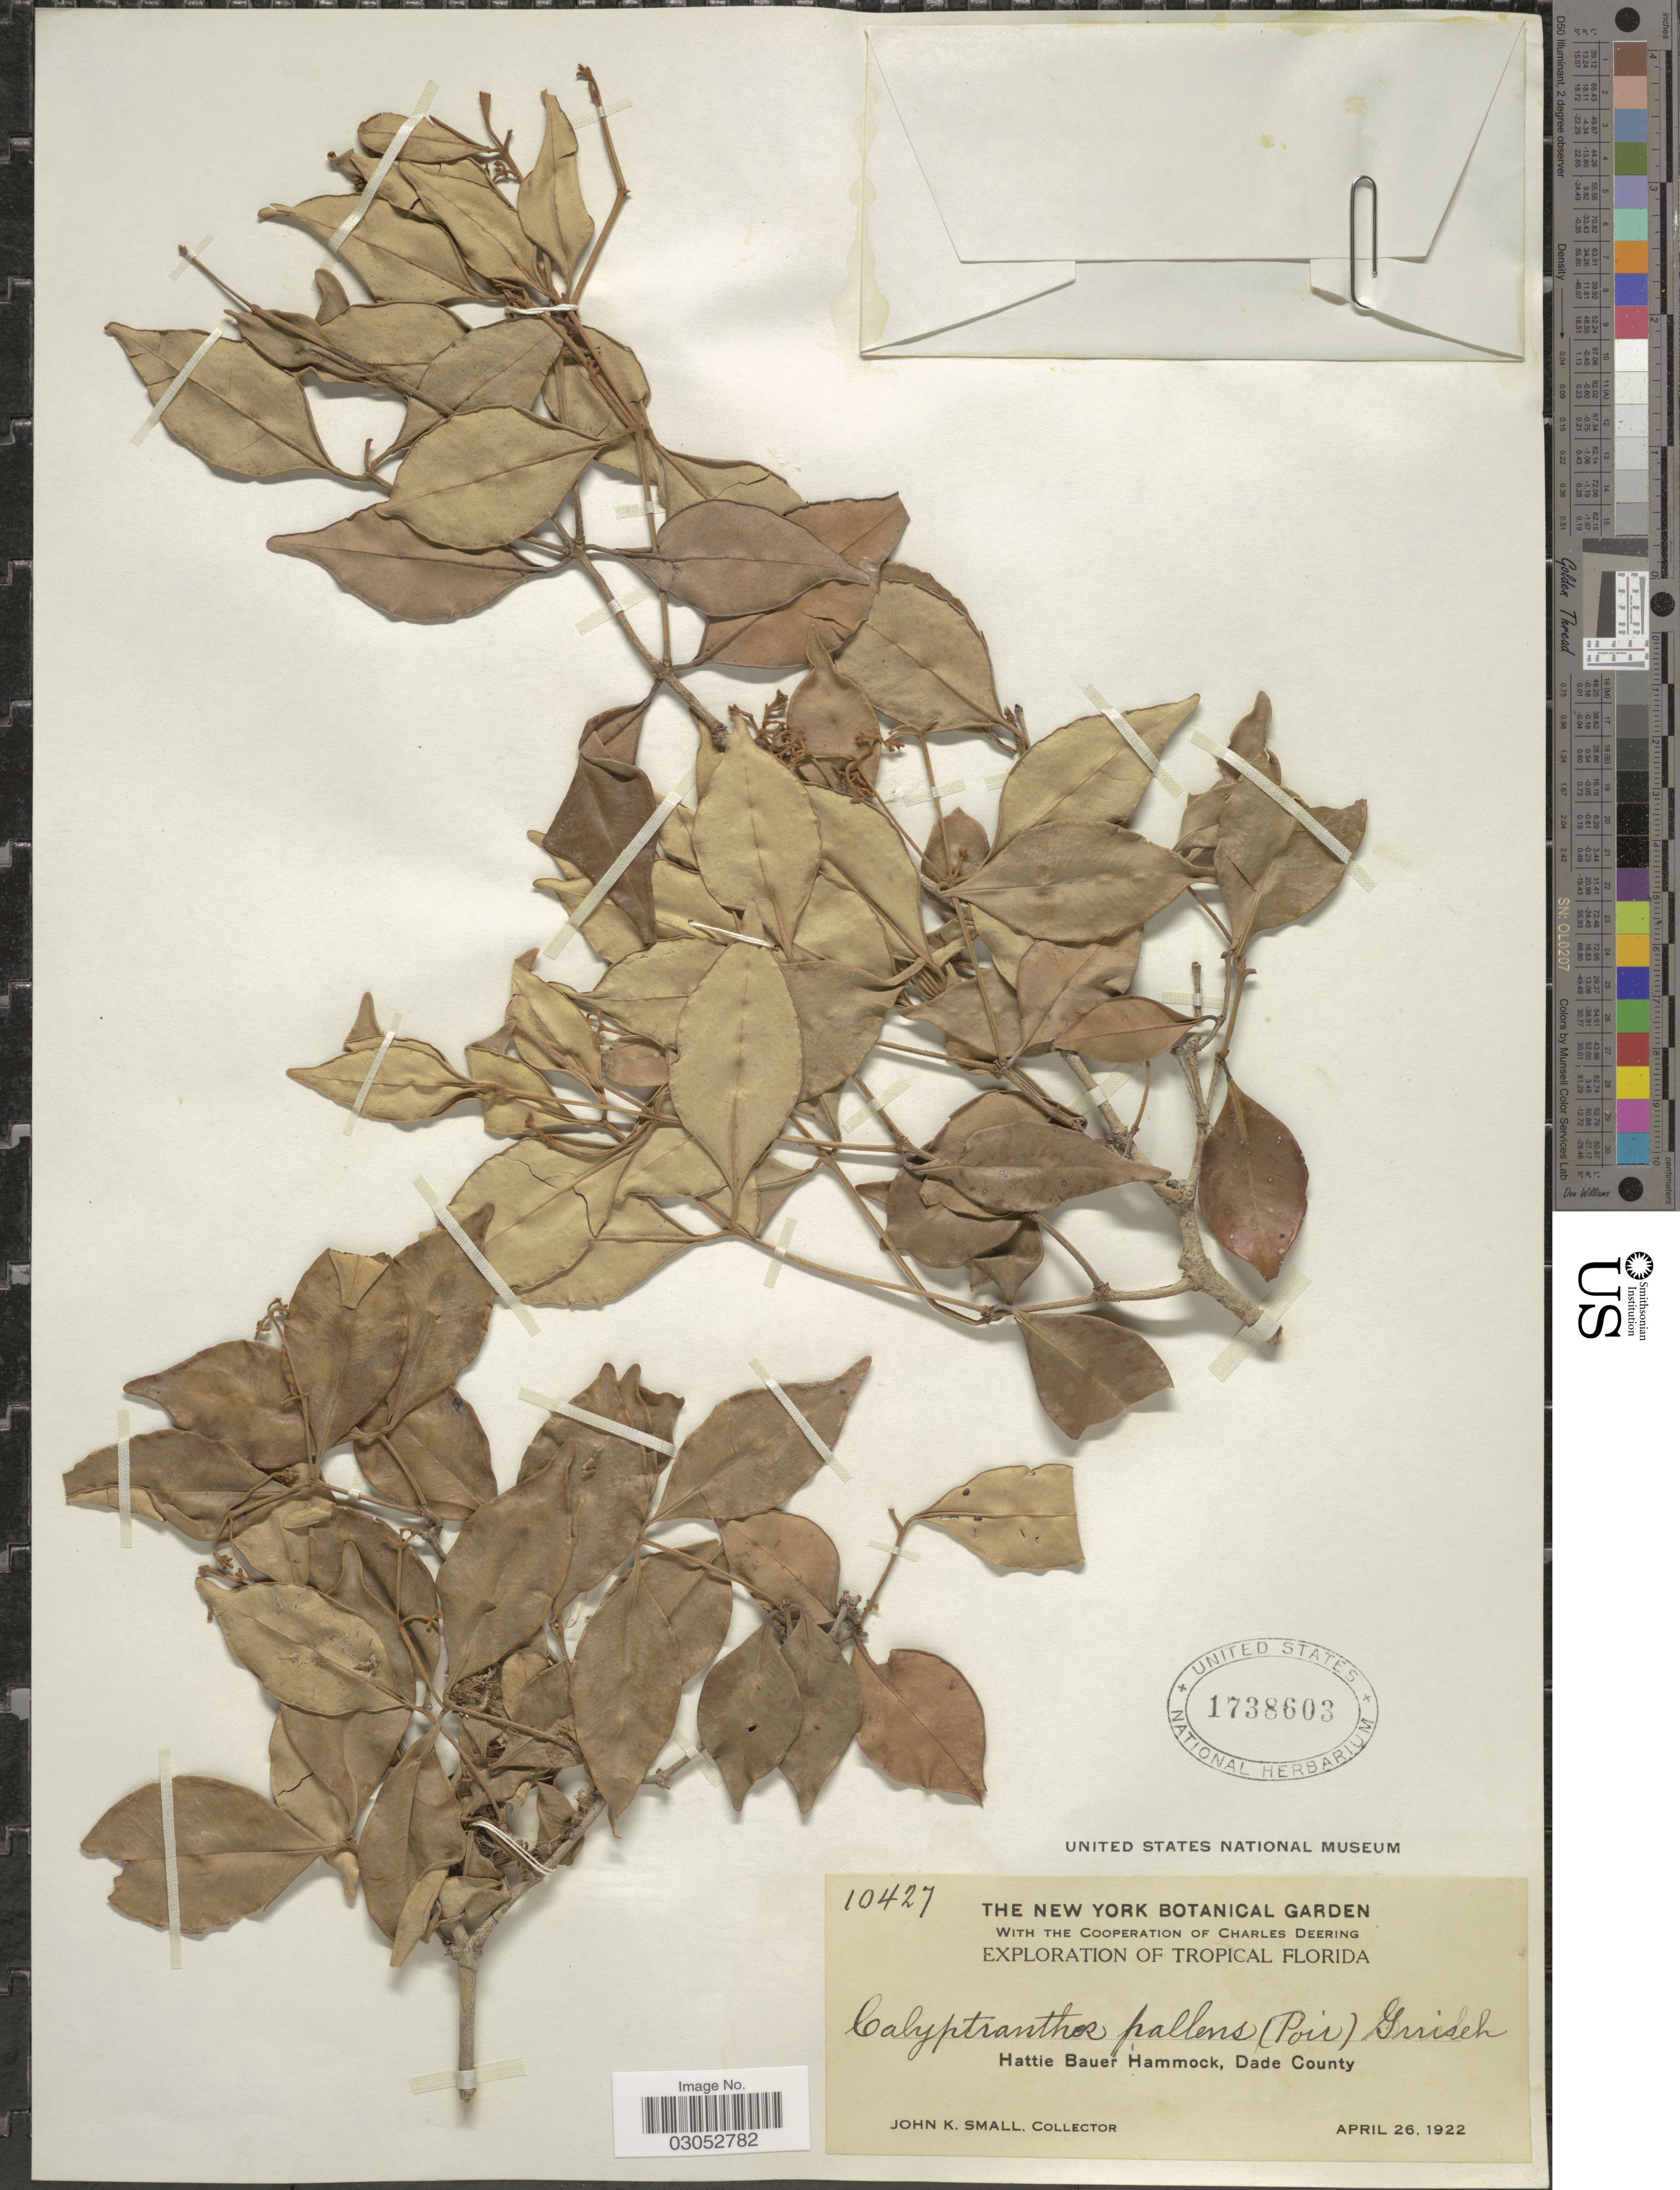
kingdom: Plantae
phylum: Tracheophyta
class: Magnoliopsida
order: Myrtales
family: Myrtaceae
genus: Myrcia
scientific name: Myrcia neopallens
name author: A.R. Lourenço & E. Lucas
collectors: J. K. Small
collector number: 10427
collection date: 1922-04-26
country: United States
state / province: Florida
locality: Tropical Florida. Hattie Bauer Hammock, Dade County.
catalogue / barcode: US 1738603